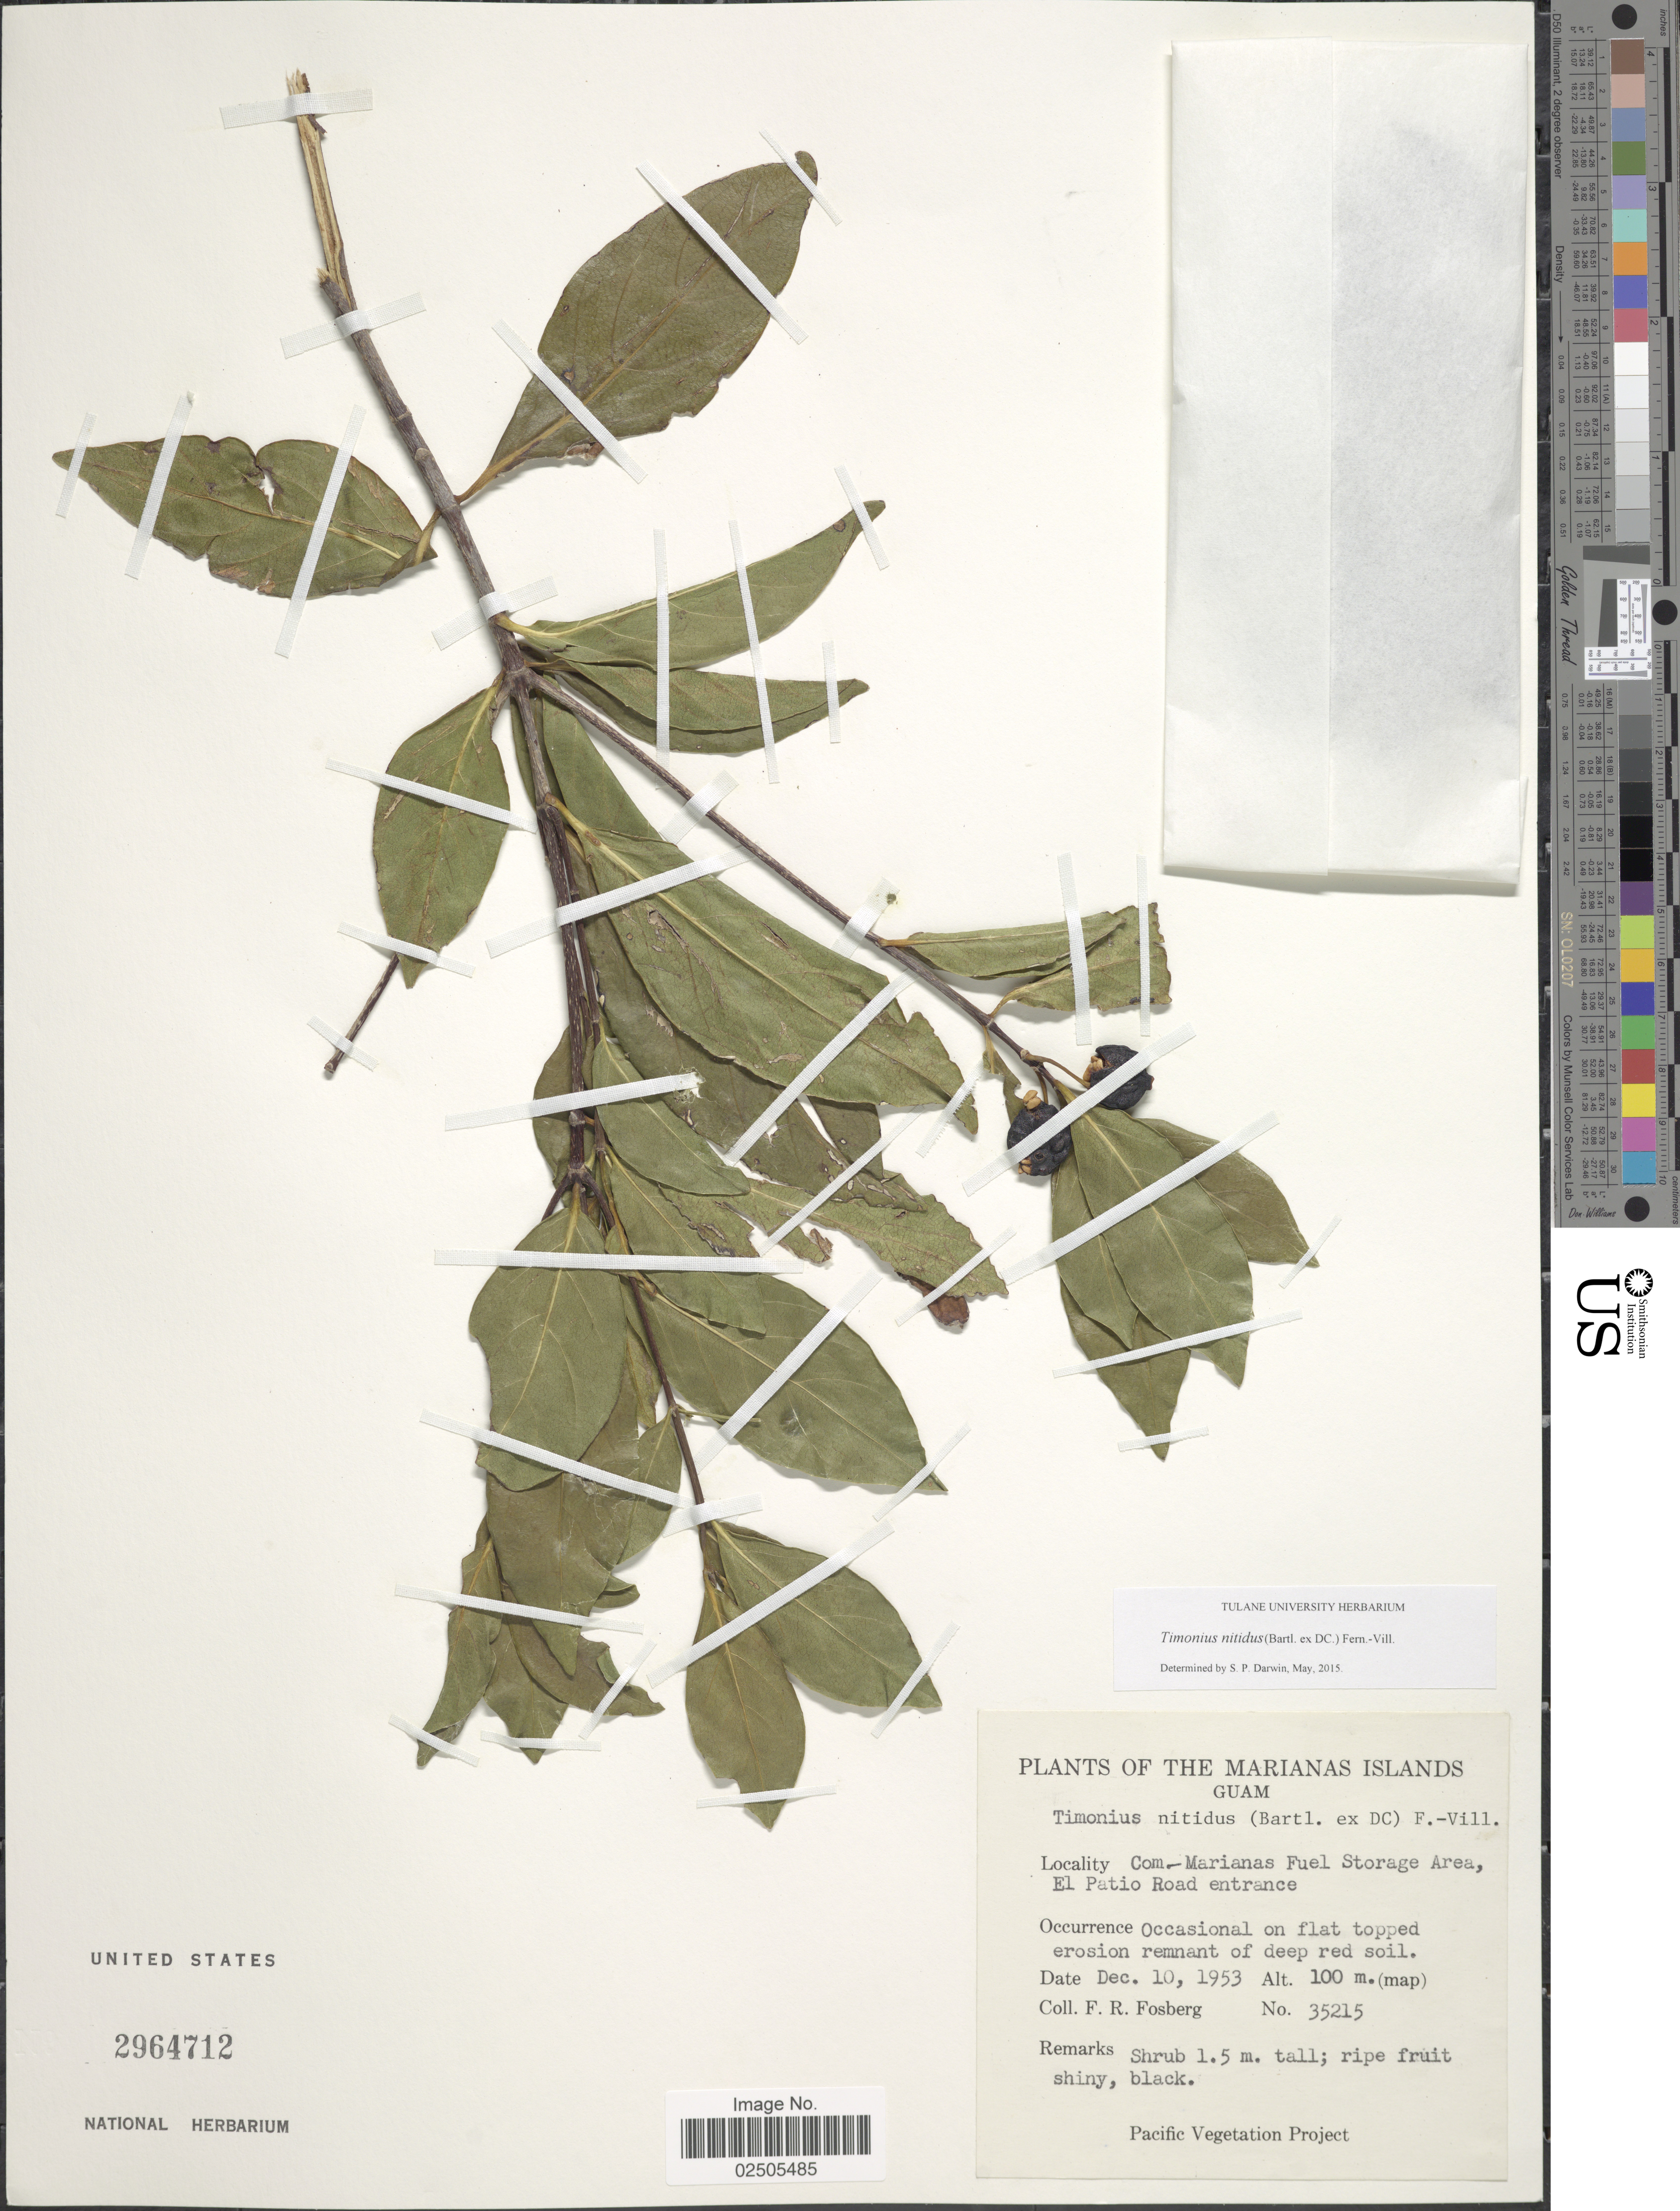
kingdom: Plantae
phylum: Tracheophyta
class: Magnoliopsida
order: Gentianales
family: Rubiaceae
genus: Timonius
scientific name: Timonius nitidus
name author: (Bartl. ex DC.) Fern.-Vill.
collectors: F. R. Fosberg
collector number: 35215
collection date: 1953-12-10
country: Guam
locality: The Marianas Islands, Com. Marianas Fuel Storage Area, El Patio Road entrance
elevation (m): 100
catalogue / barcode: US 2964712